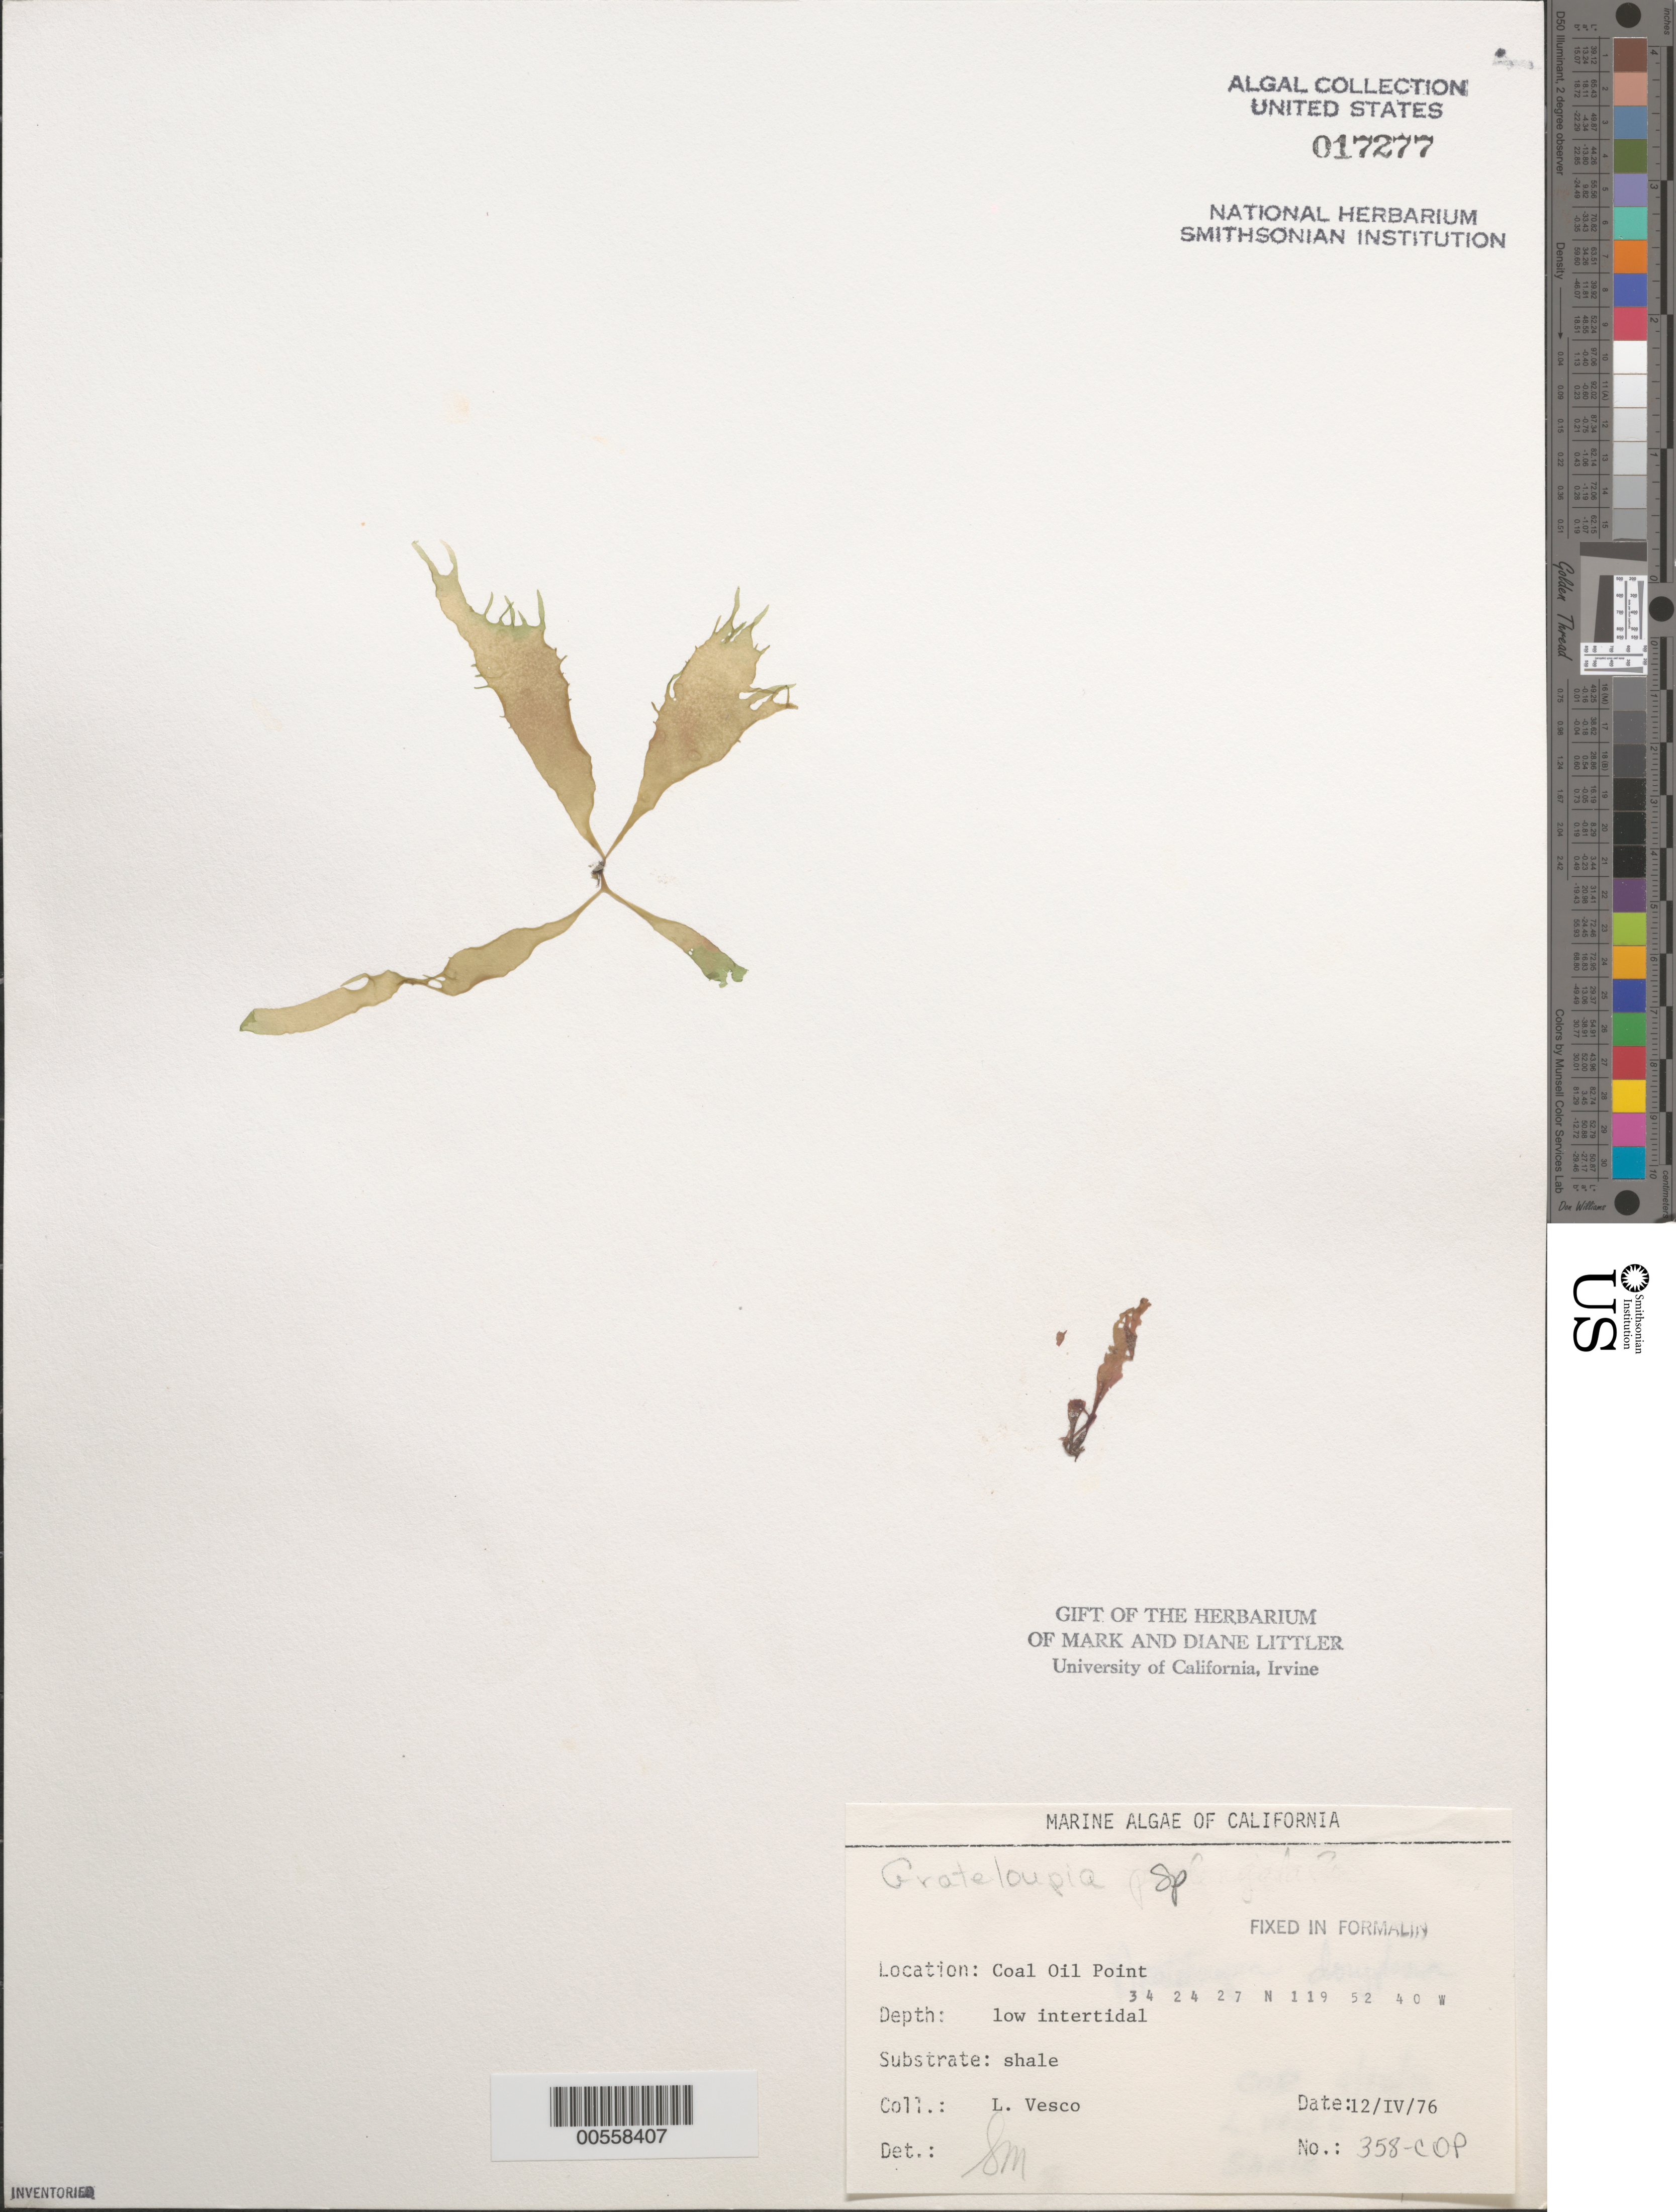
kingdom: Plantae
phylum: Rhodophyta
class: Florideophyceae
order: Halymeniales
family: Halymeniaceae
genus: Grateloupia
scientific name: Grateloupia sp.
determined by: Murray, S. N.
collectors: L. Vesco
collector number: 358-COP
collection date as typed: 12 Apr 1976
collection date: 1976-04-12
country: United States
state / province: California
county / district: Santa Barbara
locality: Coal Oil Point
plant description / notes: BLM-SOCALBIGHT Rocky Intertidal Survey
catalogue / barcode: US 17277